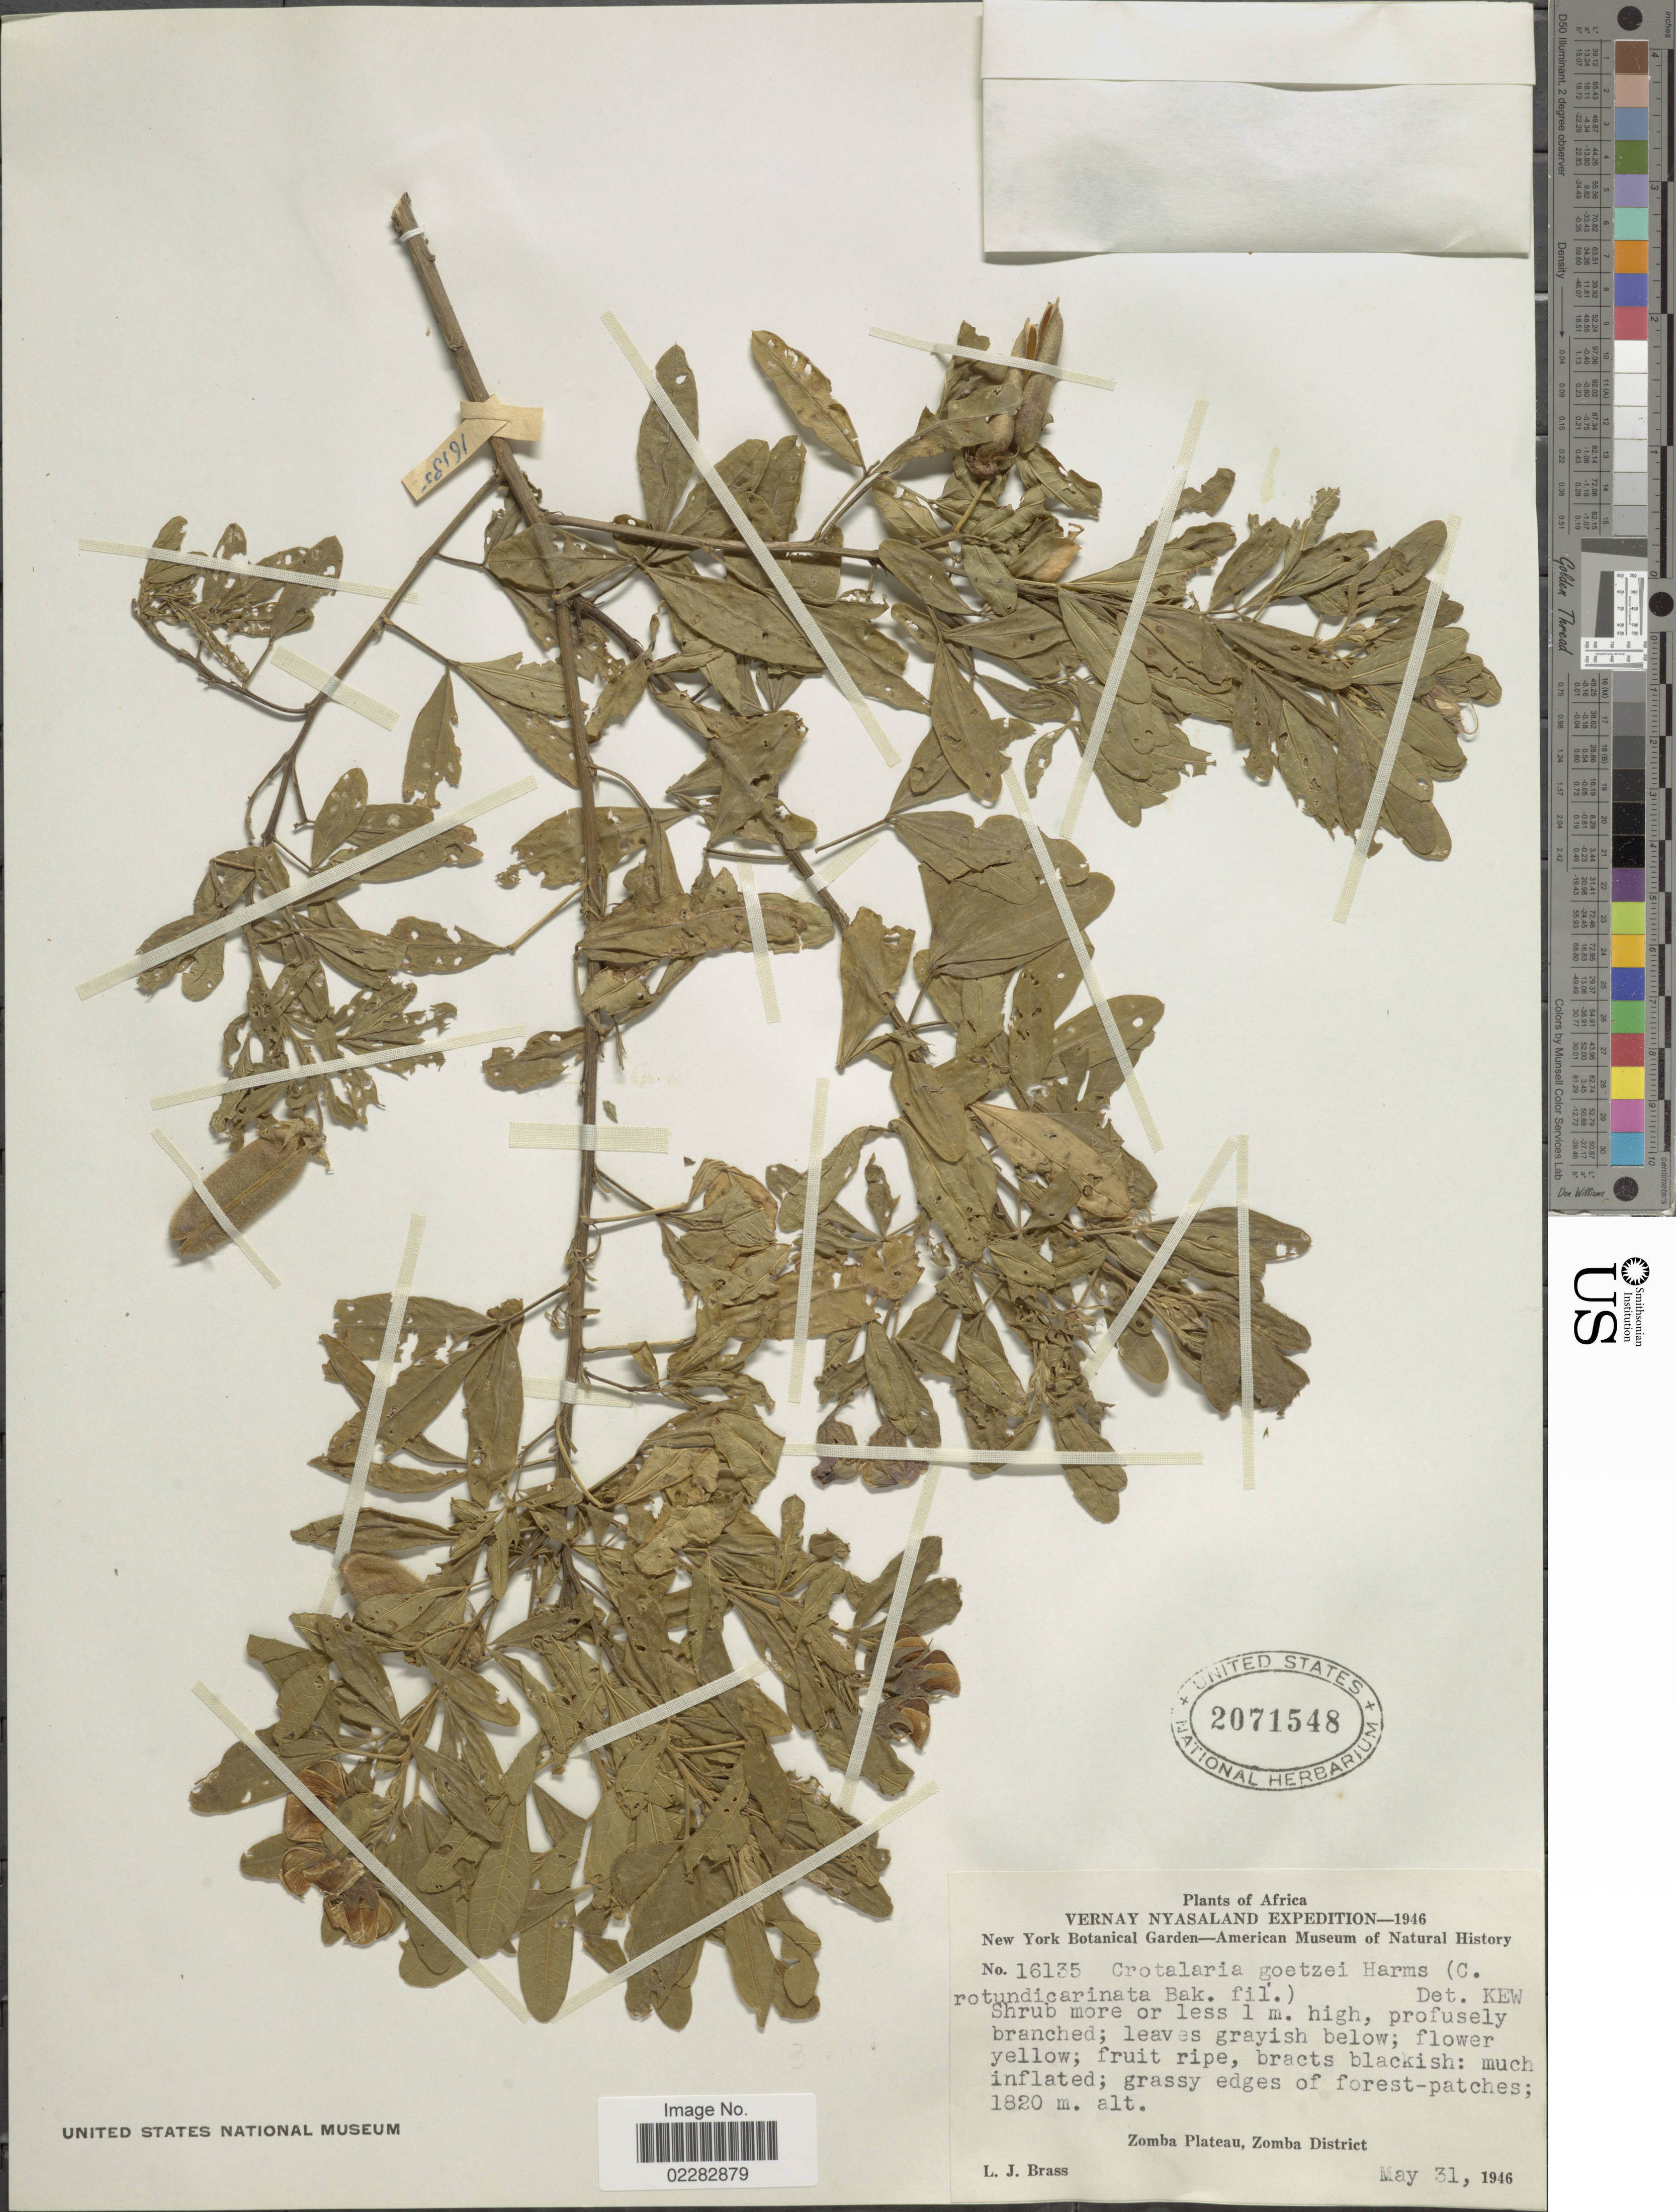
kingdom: Plantae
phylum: Tracheophyta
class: Magnoliopsida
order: Fabales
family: Fabaceae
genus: Crotalaria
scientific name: Crotalaria goetzei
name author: Harms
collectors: L. J. Brass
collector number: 16135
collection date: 1946-05-31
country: Malawi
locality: Vernay Nyasaland, Zomba Plateau, Zomba District.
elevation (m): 1820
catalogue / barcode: US 2071548